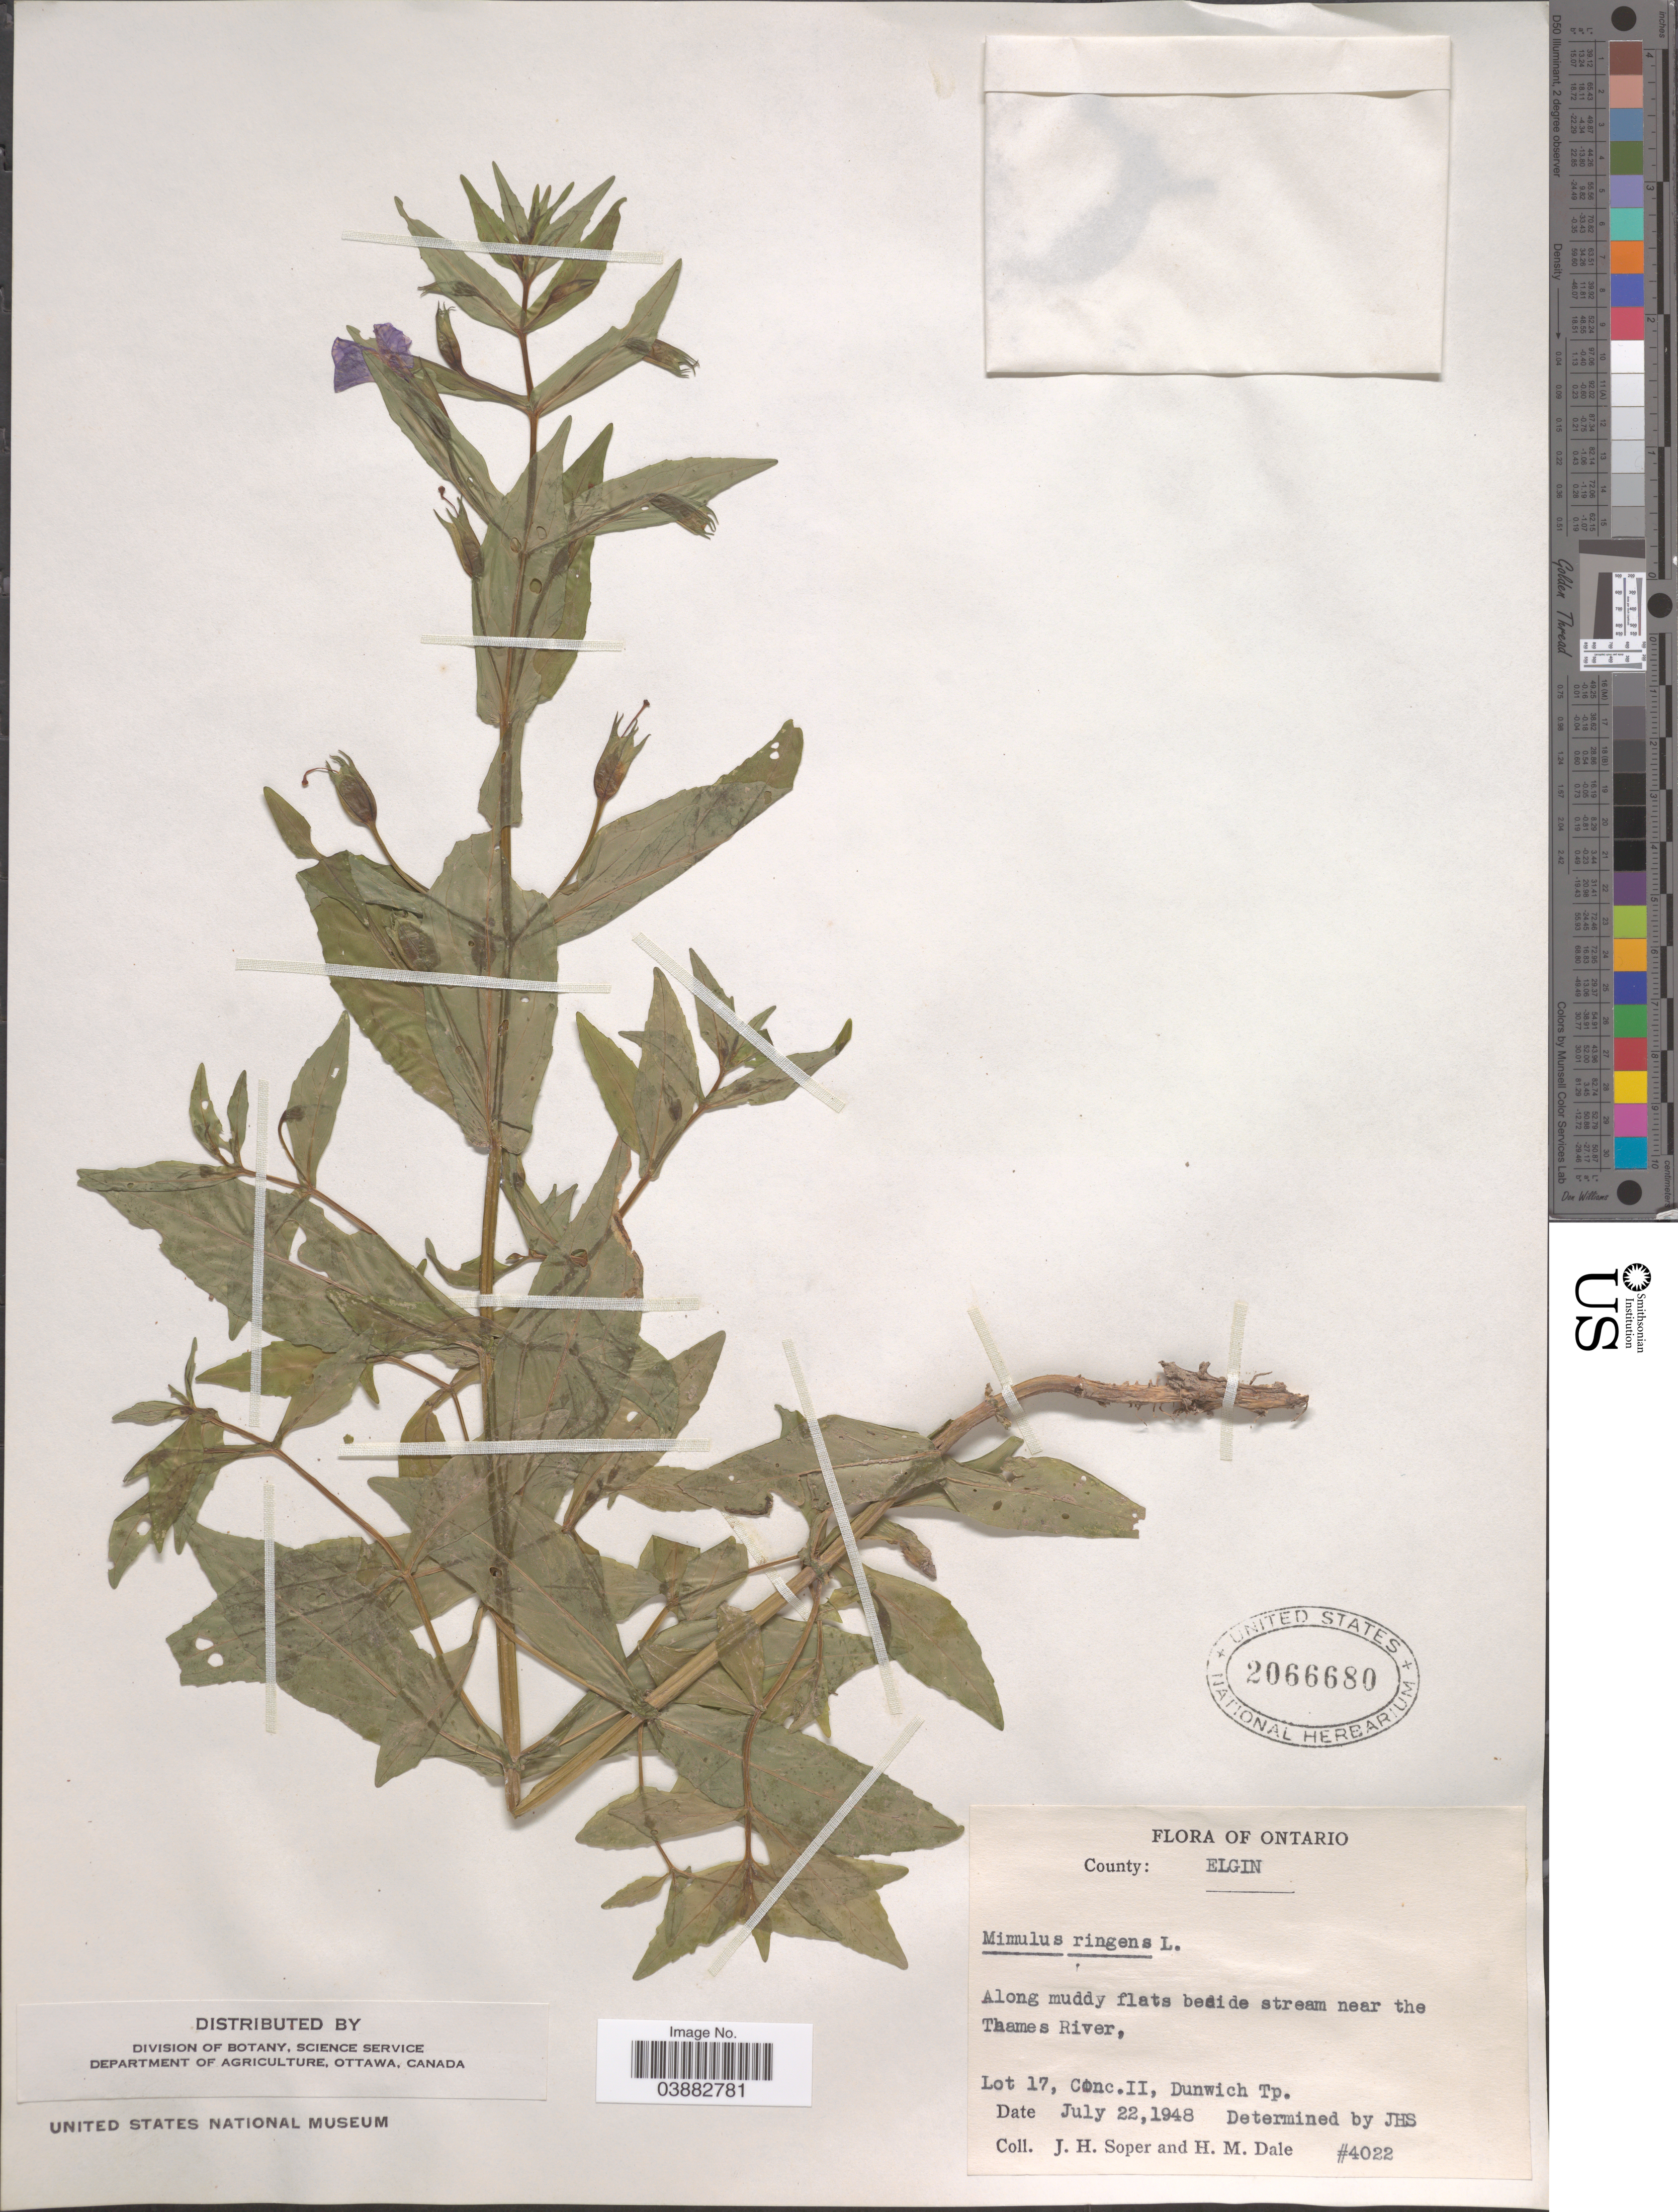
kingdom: Plantae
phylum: Tracheophyta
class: Magnoliopsida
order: Lamiales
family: Phrymaceae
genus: Mimulus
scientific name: Mimulus ringens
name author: L.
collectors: J. H. Soper & H. M. Dale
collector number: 4022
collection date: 1948-07-22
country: Canada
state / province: Ontario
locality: County: Elgin. Along muddy flats beside stream near the Thames River, Lot 17, Conc. II, Dunwich Tp.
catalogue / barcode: US 2066680